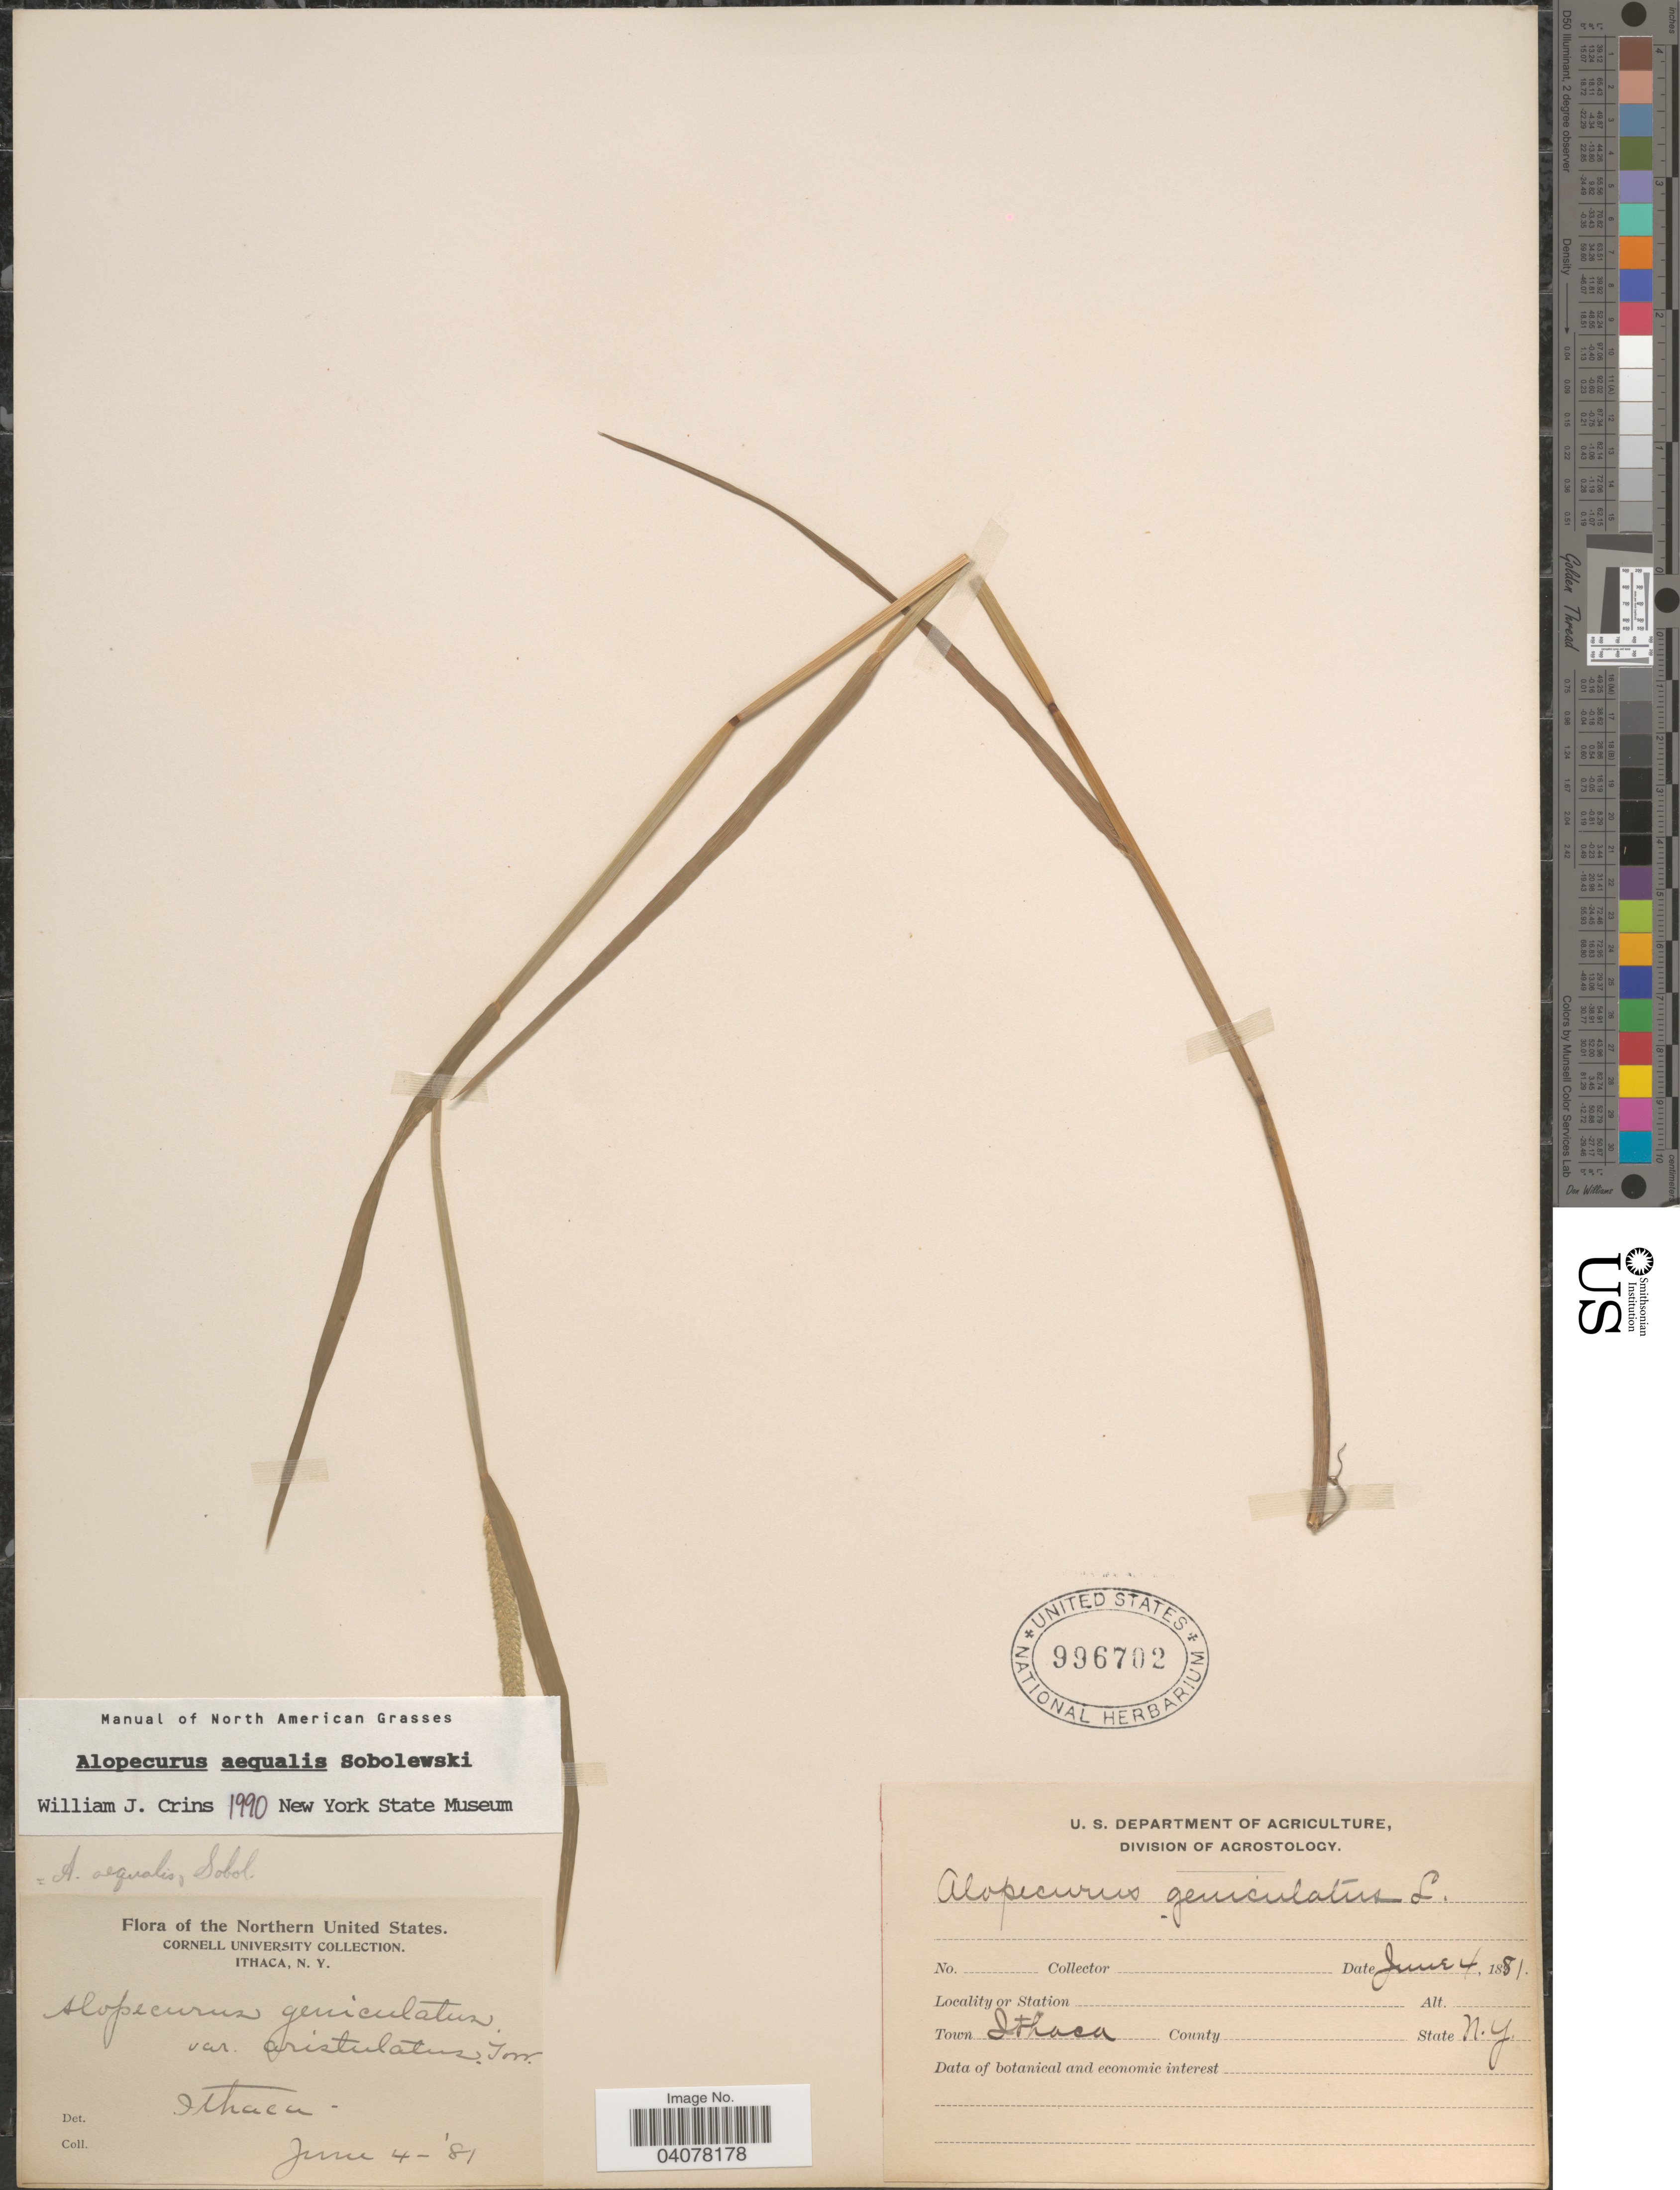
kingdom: Plantae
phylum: Tracheophyta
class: Liliopsida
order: Poales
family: Poaceae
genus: Alopecurus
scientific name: Alopecurus aequalis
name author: Sobol.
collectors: Cornell University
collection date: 1881-06-04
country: United States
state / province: New York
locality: Northern United States. Town Ithaca.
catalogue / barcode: US 996702